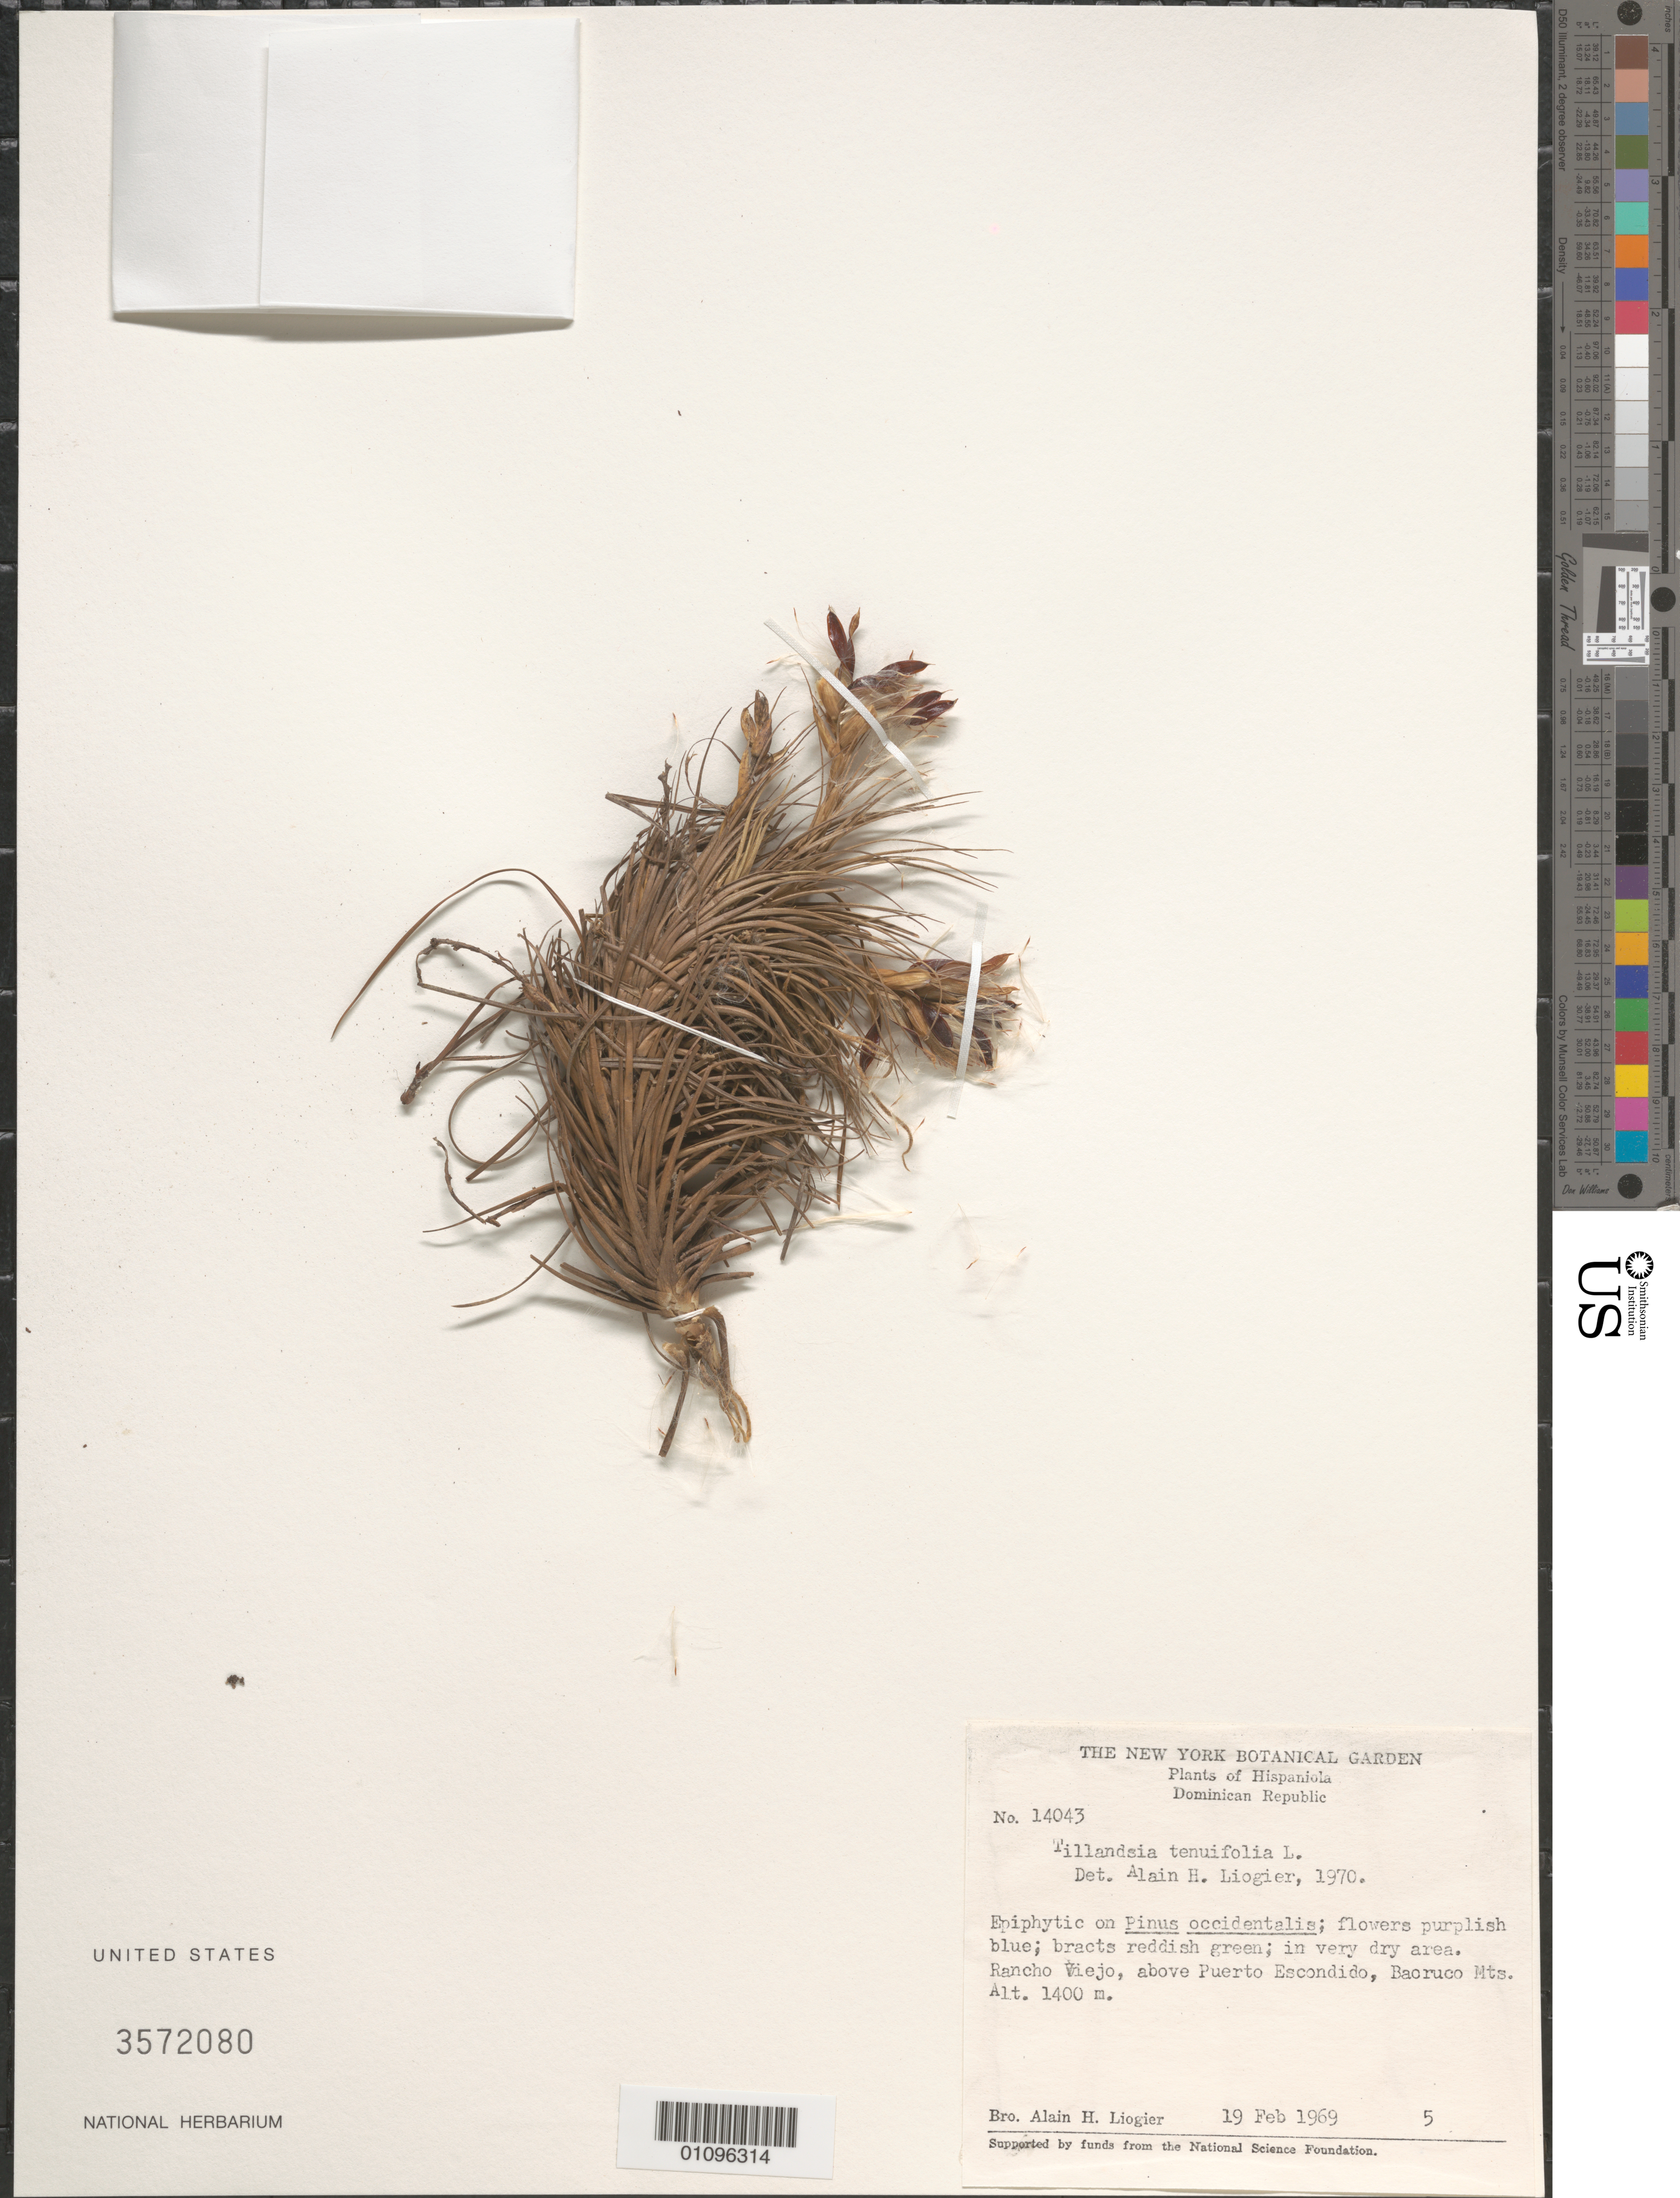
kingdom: Plantae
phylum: Tracheophyta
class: Liliopsida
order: Poales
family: Bromeliaceae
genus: Tillandsia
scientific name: Tillandsia tenuifolia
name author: L.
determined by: Liogier, Alain H.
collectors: A. H. Liogier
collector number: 14043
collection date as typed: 19 Feb 1969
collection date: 1969-02-19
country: Dominican Republic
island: Hispaniola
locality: Baoruco Mts., Rancho Viejo, above Puerto Escondido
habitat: In very dry area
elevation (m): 1400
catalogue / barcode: US 3572080